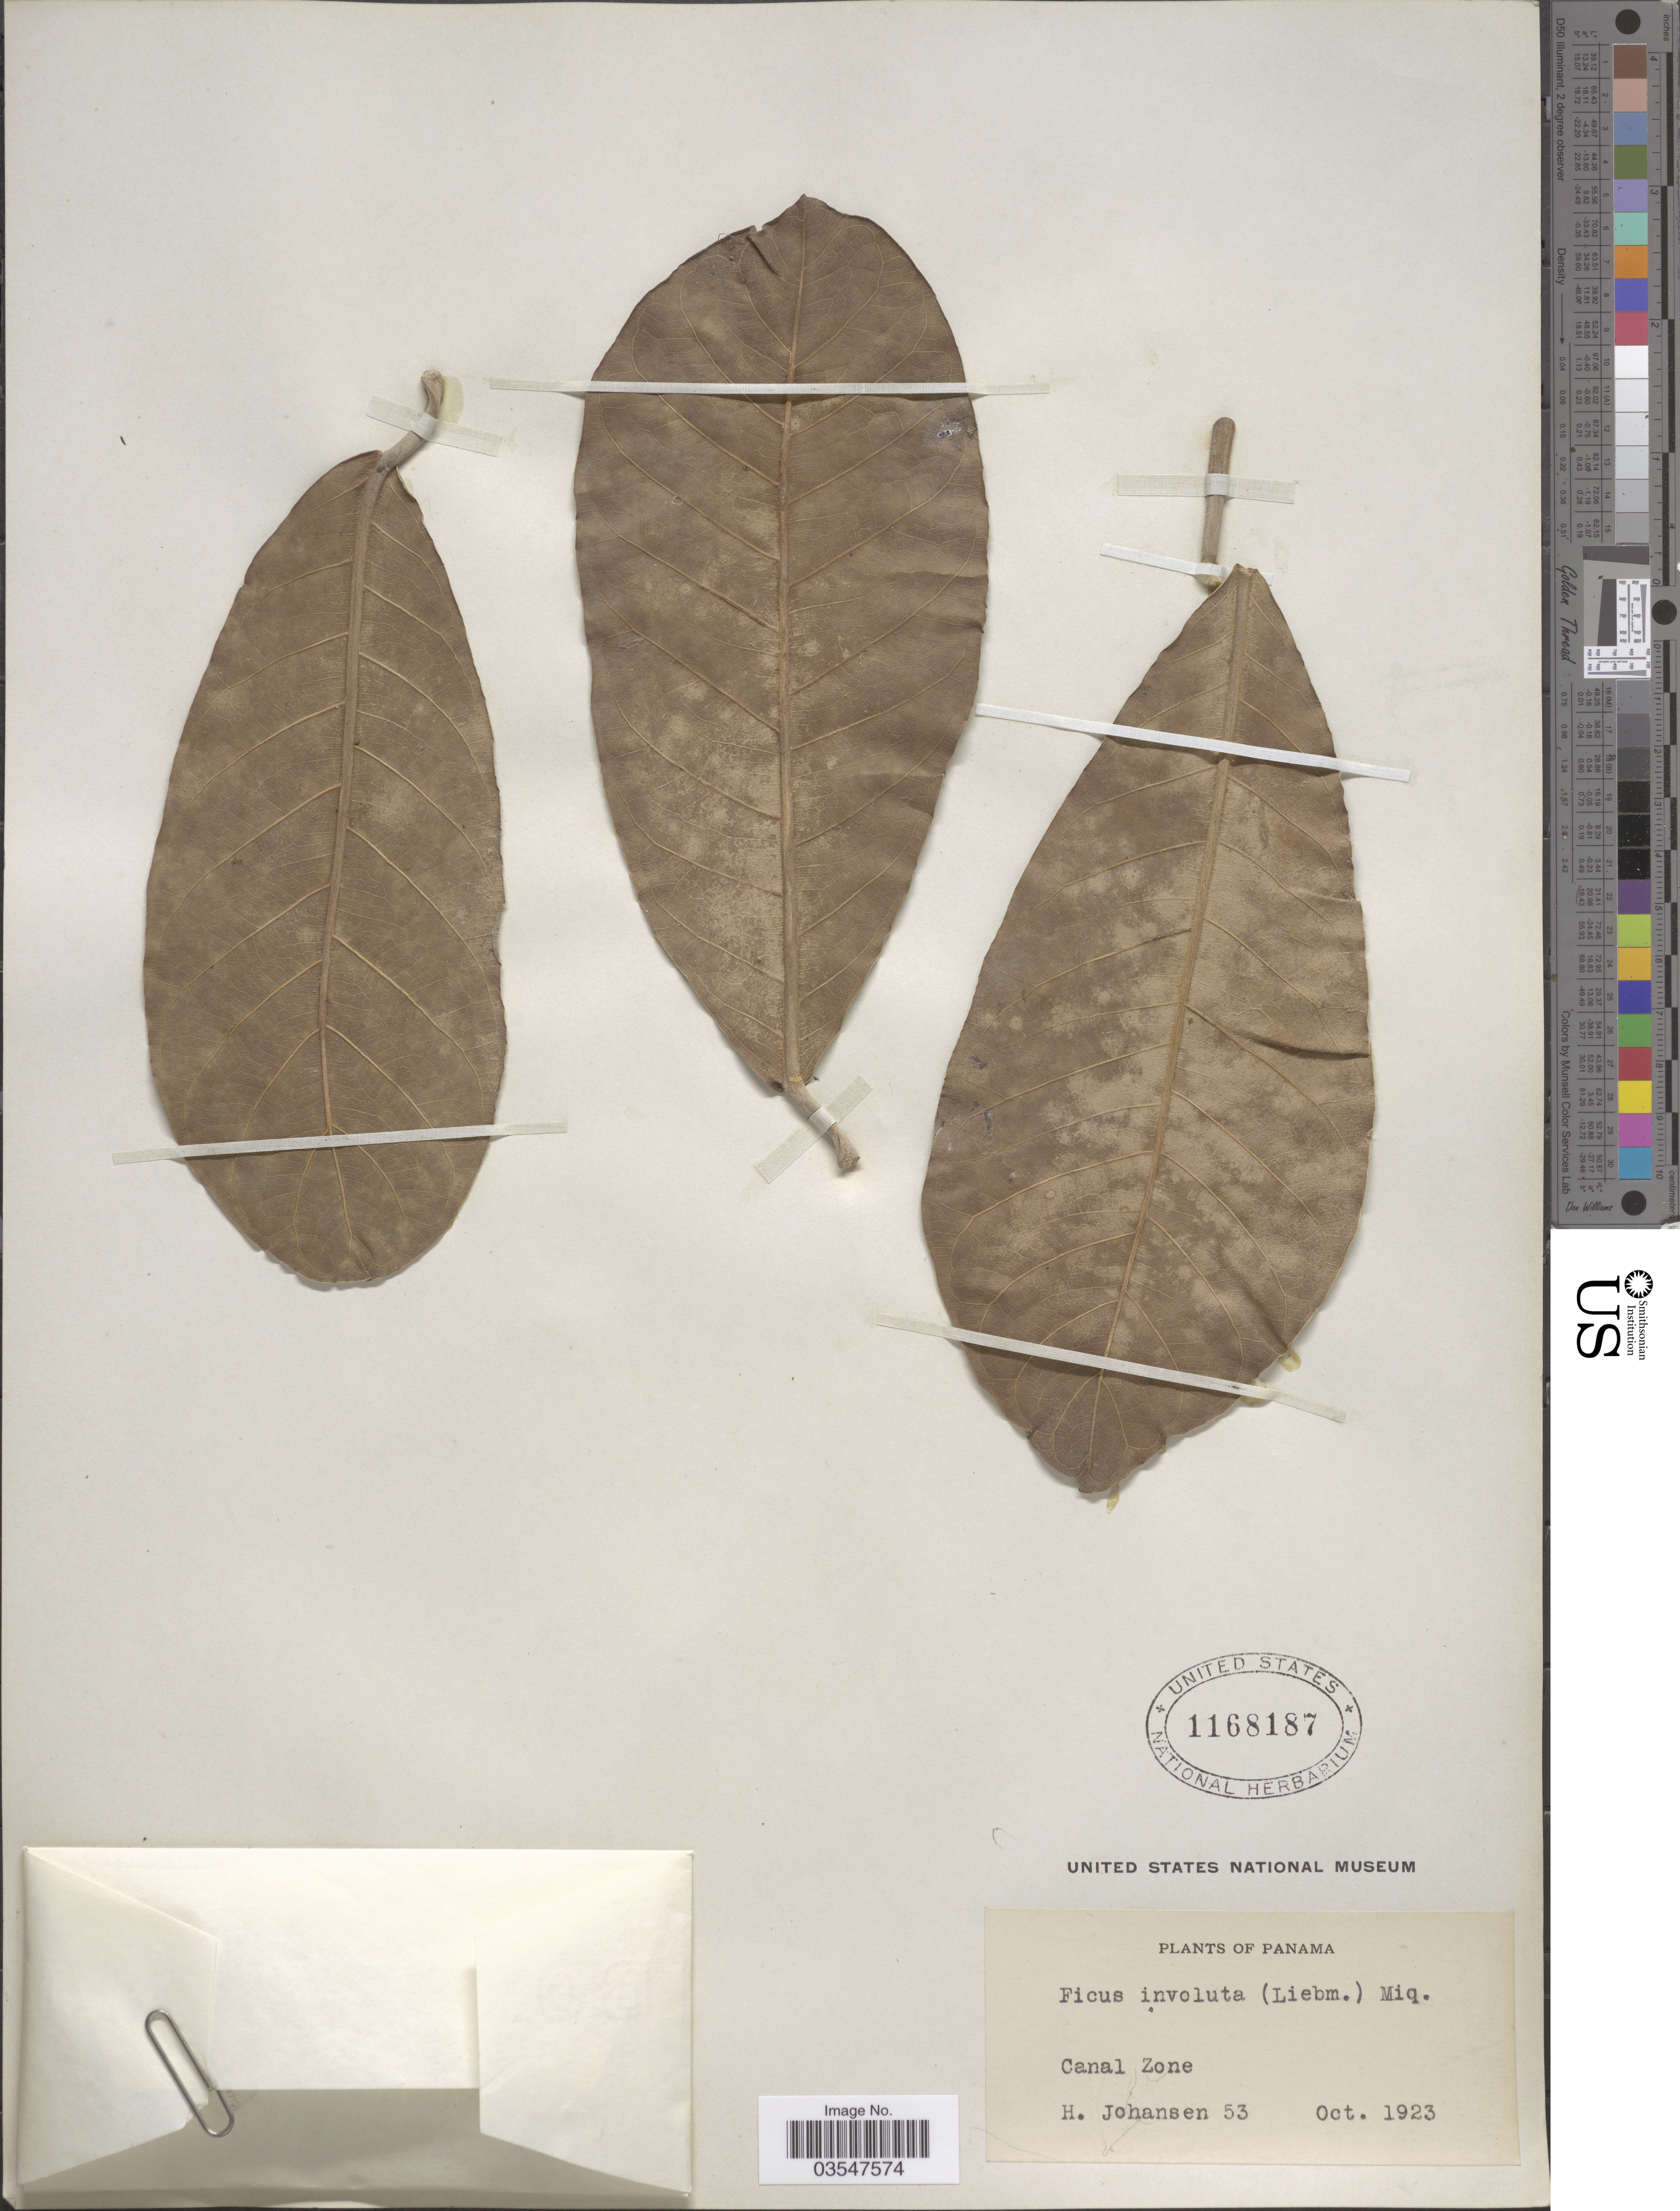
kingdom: Plantae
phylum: Tracheophyta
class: Magnoliopsida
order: Rosales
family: Moraceae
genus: Ficus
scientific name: Ficus obtusifolia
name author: Kunth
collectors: H. Johansen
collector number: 53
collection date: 1923-10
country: Panama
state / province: Colón / Panamá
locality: Canal Zone.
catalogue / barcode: US 1168187